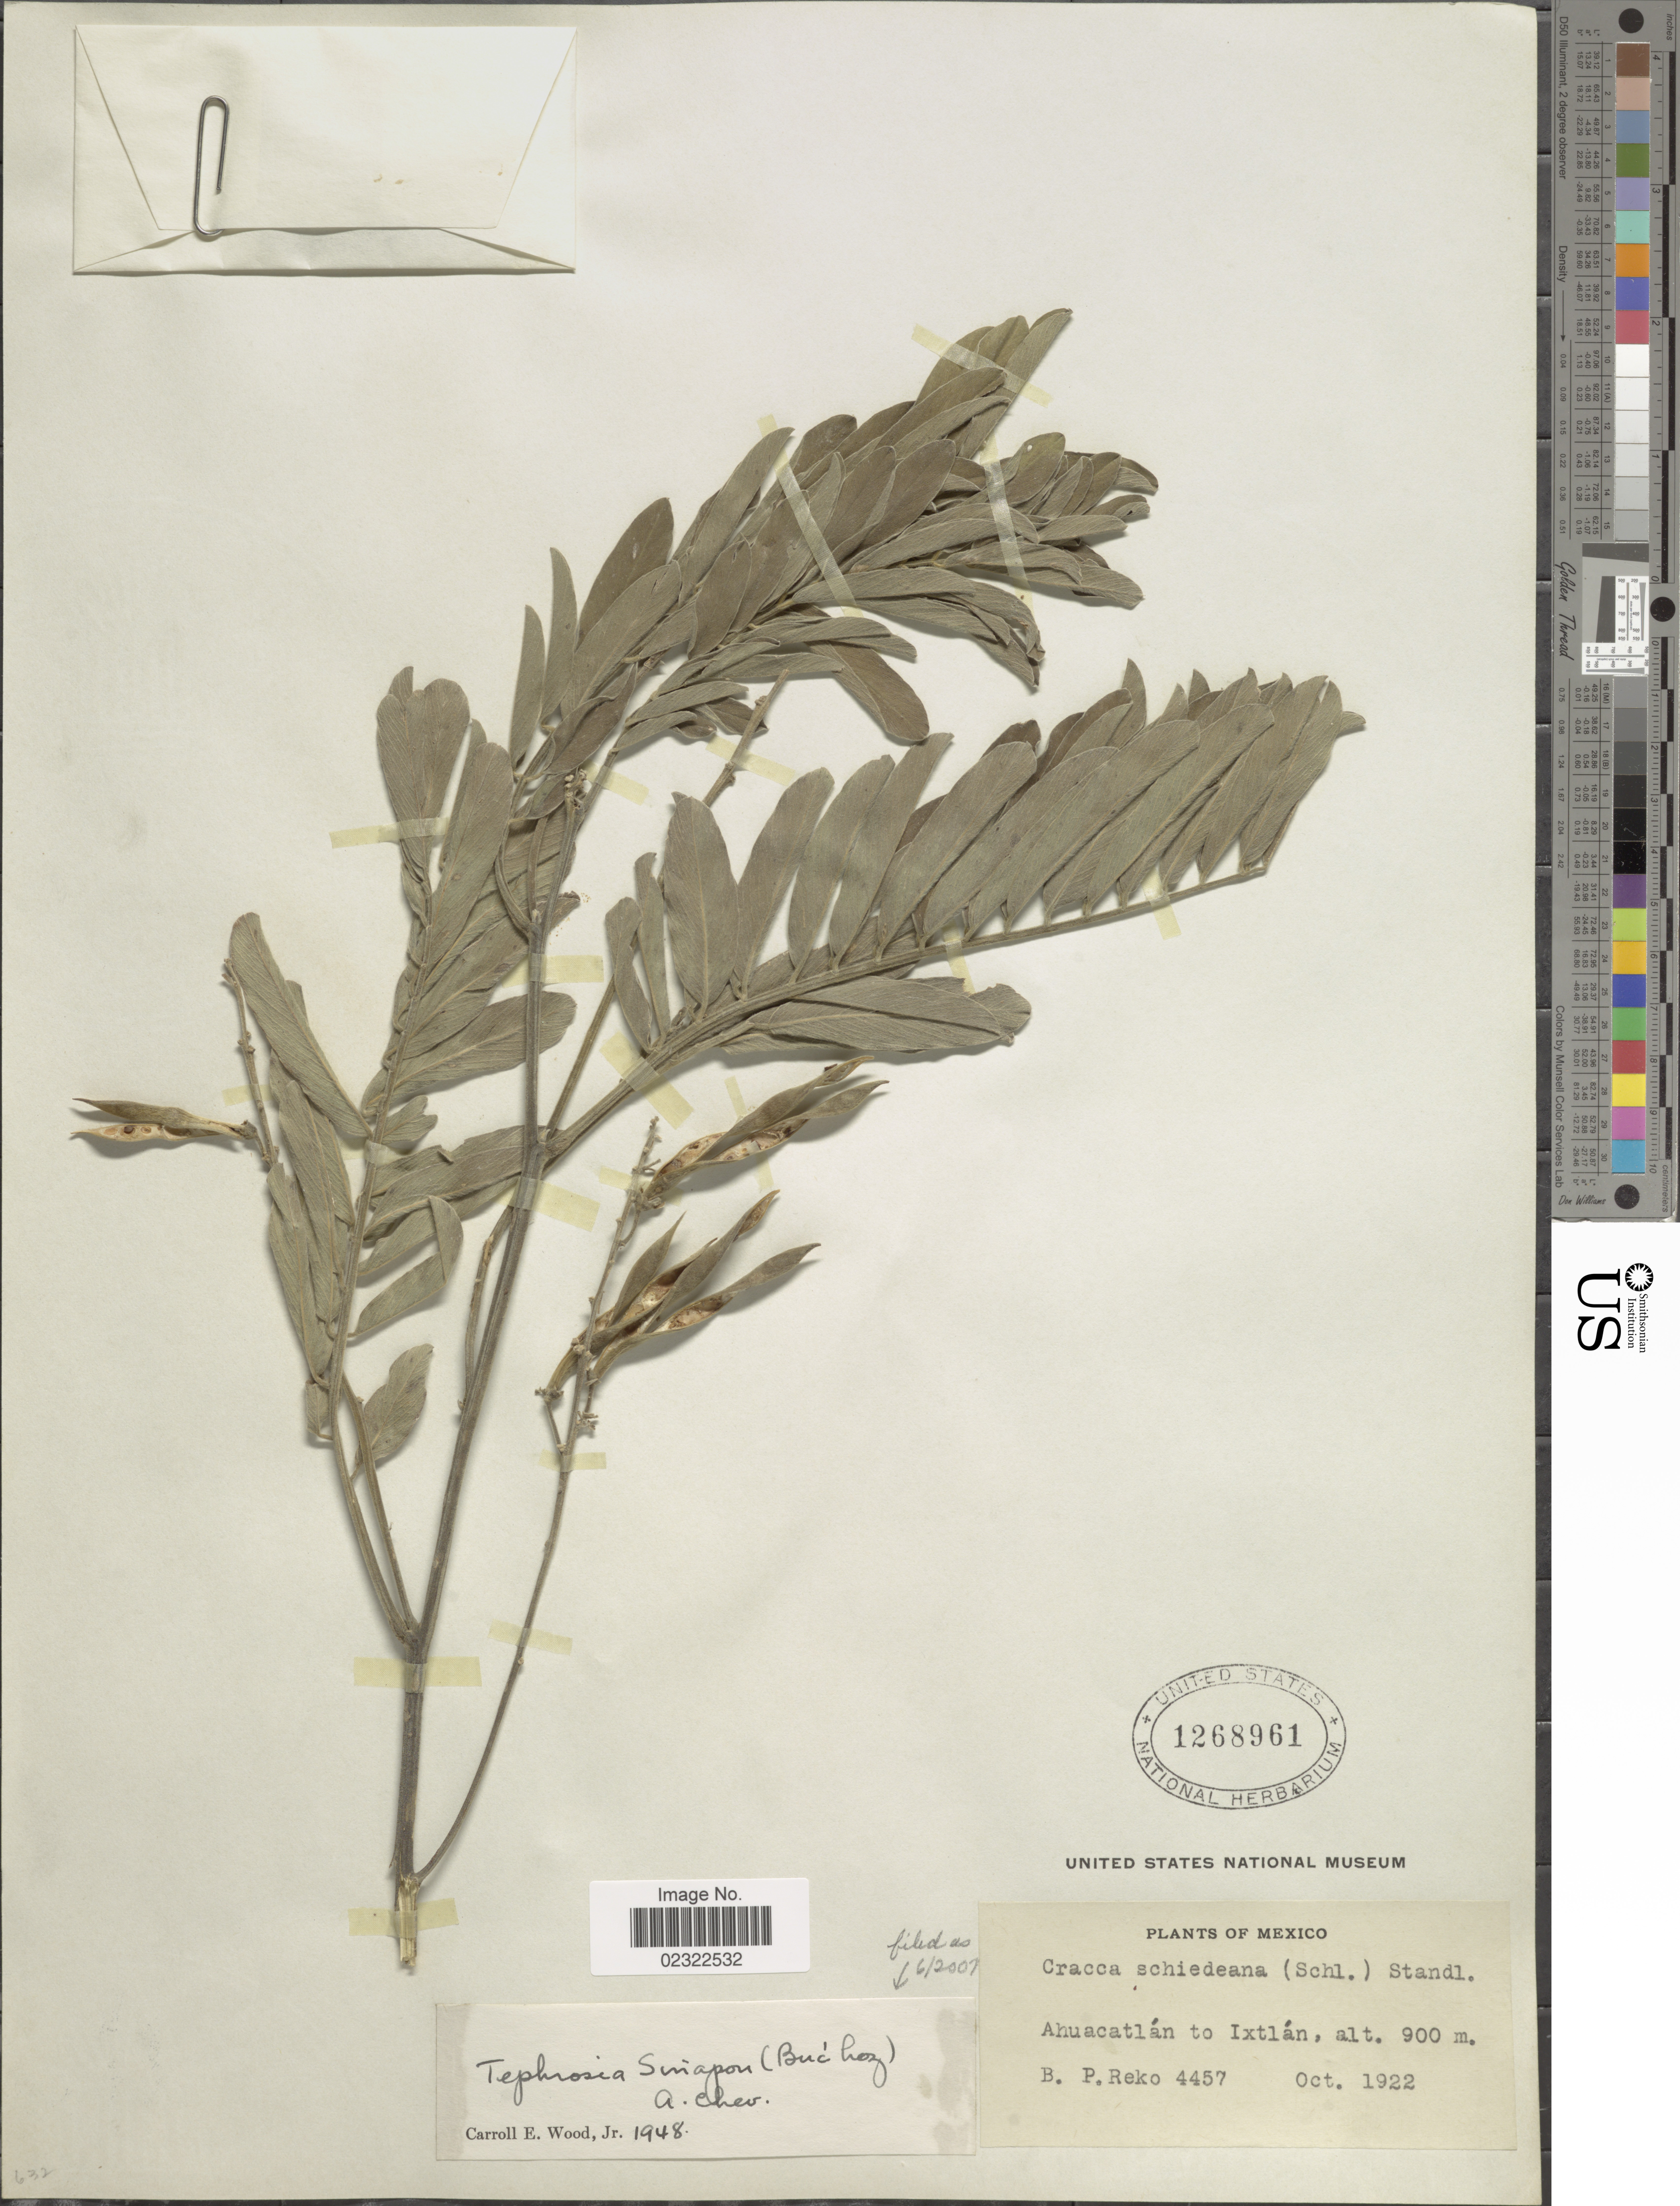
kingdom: Plantae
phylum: Tracheophyta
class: Magnoliopsida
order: Fabales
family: Fabaceae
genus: Tephrosia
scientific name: Tephrosia sinapou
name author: (Buc'hoz) A. Chev.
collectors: B. P. Reko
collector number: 4457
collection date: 1922-10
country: Mexico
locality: Ahuacatlan to Ixtlan.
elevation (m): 900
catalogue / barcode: US 1268961